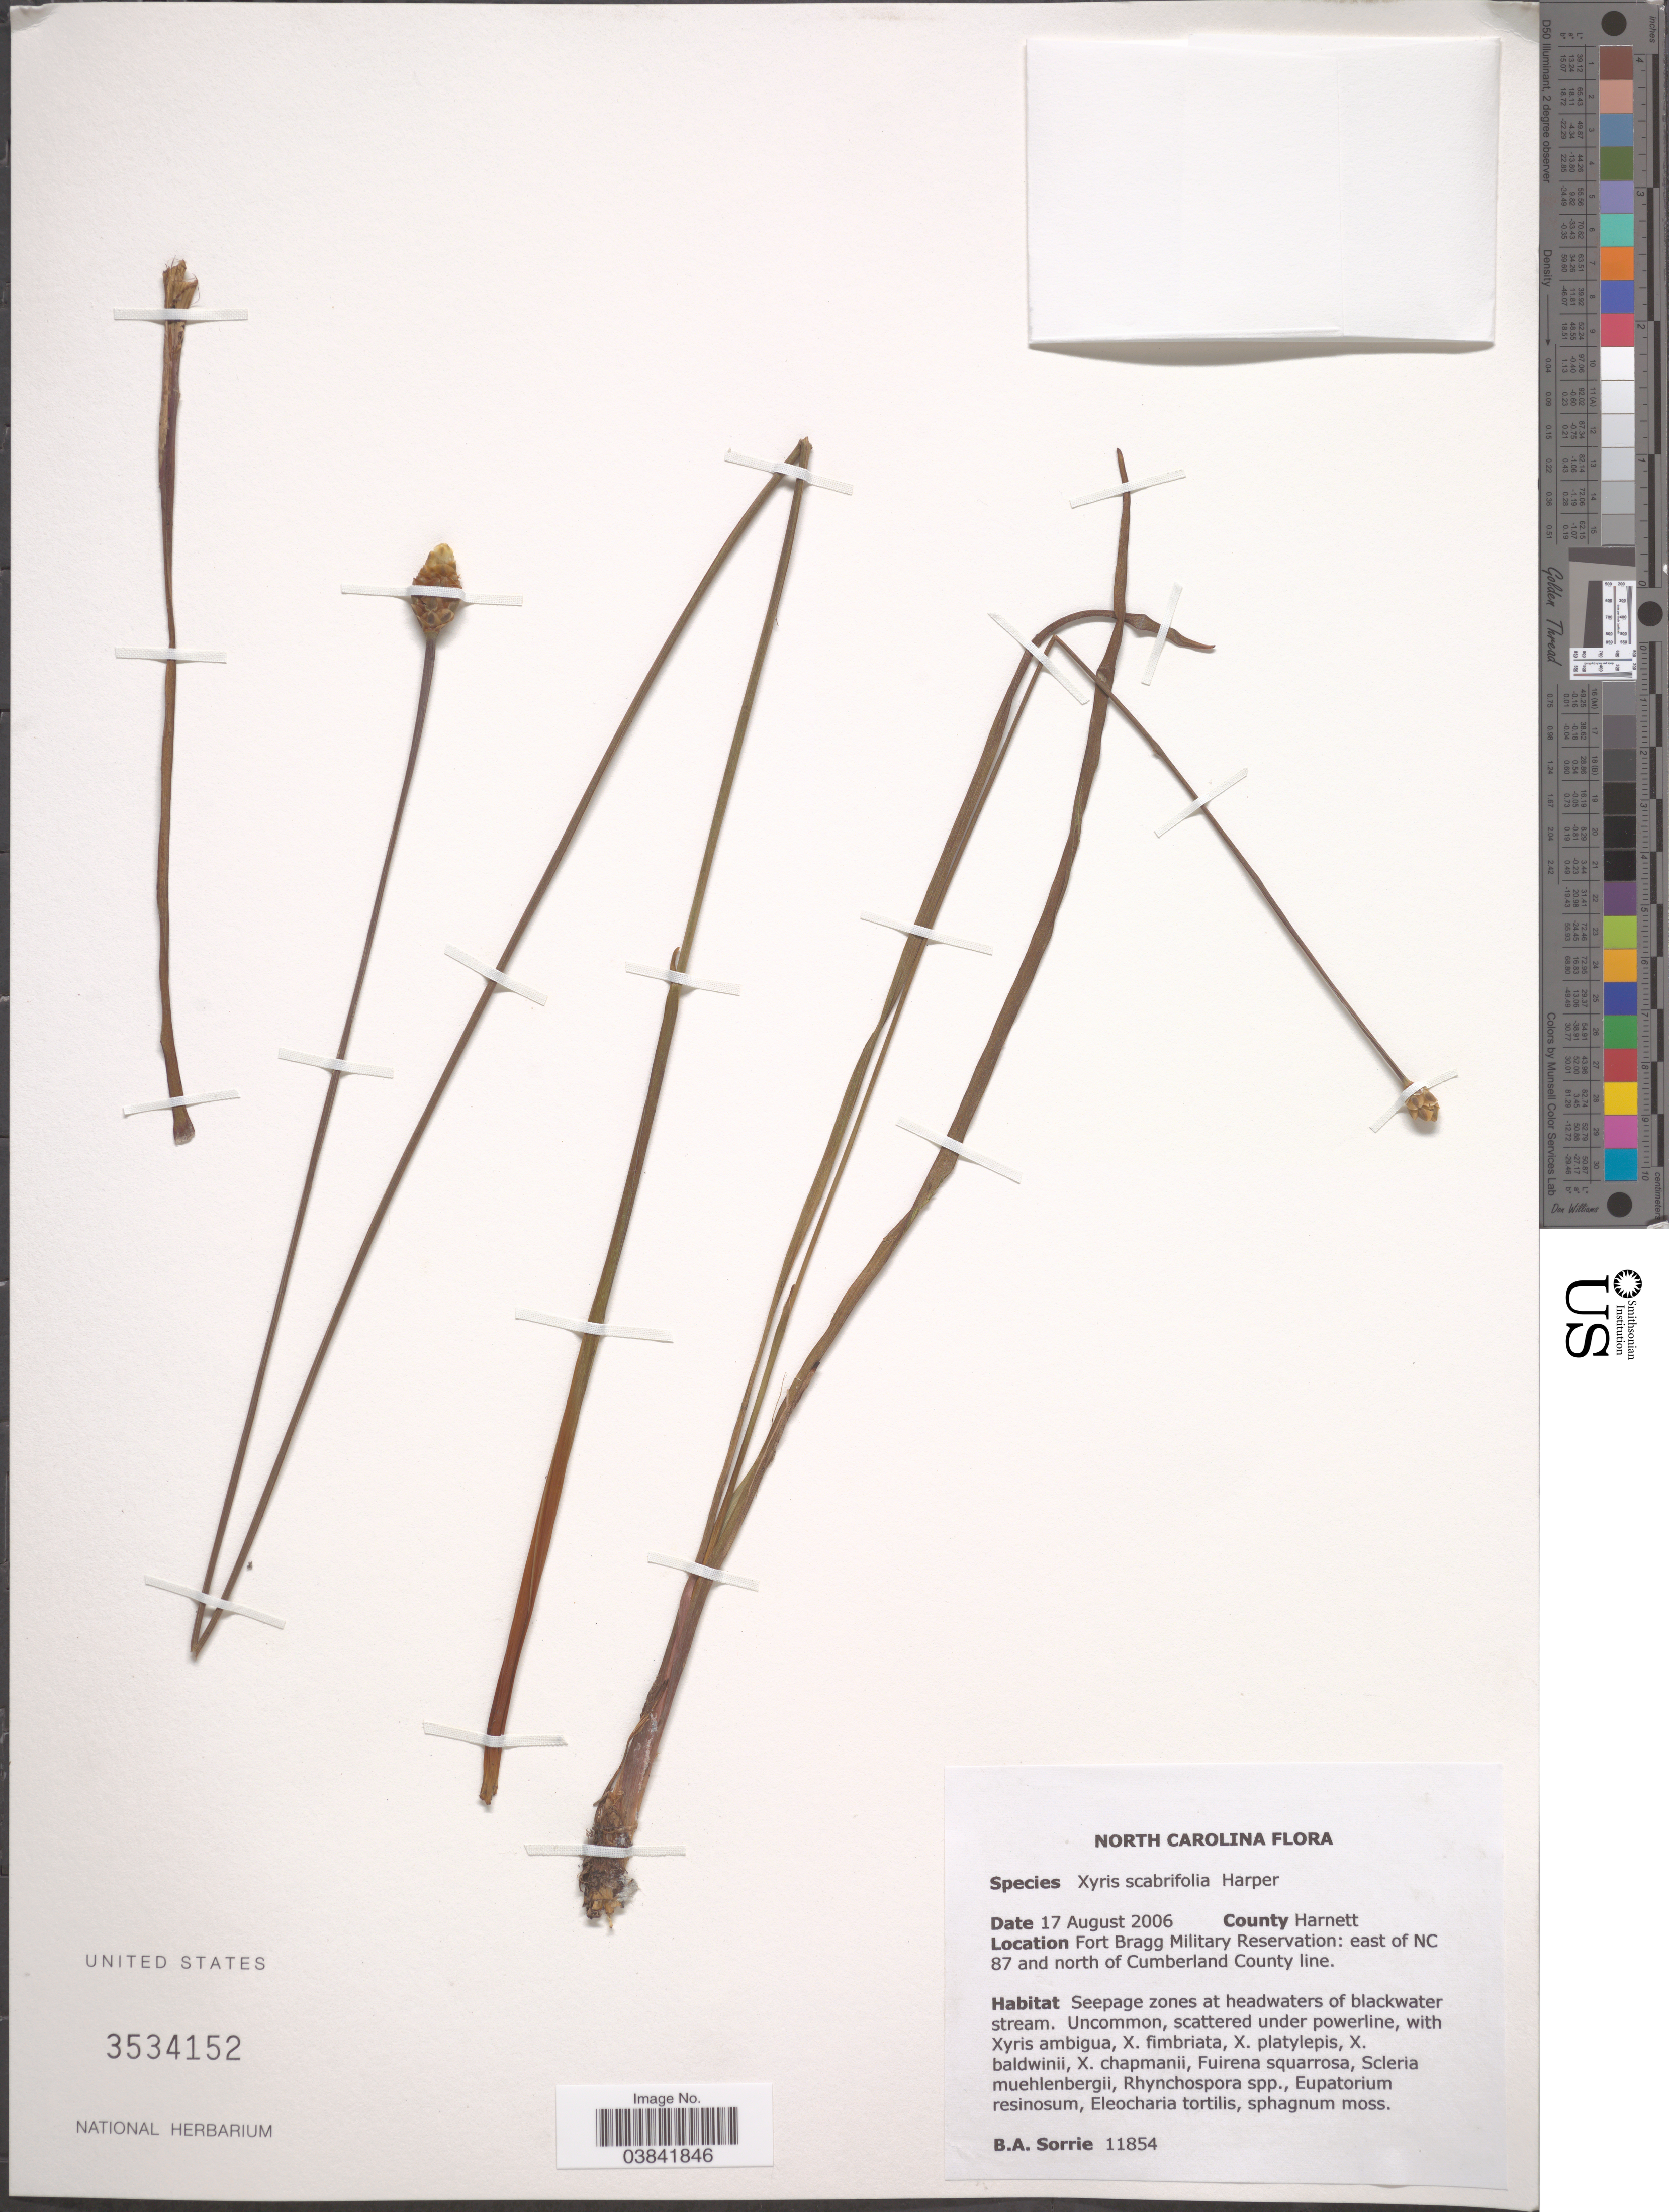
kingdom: Plantae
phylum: Tracheophyta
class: Liliopsida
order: Poales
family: Xyridaceae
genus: Xyris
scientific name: Xyris scabrifolia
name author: R.M. Harper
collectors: B. Sorrie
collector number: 11854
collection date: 2006-08-17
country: United States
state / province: North Carolina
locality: County Harnett. Fort Bragg Military Reservation: east of NC 87 and north of Cumberland County line.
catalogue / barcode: US 3534152